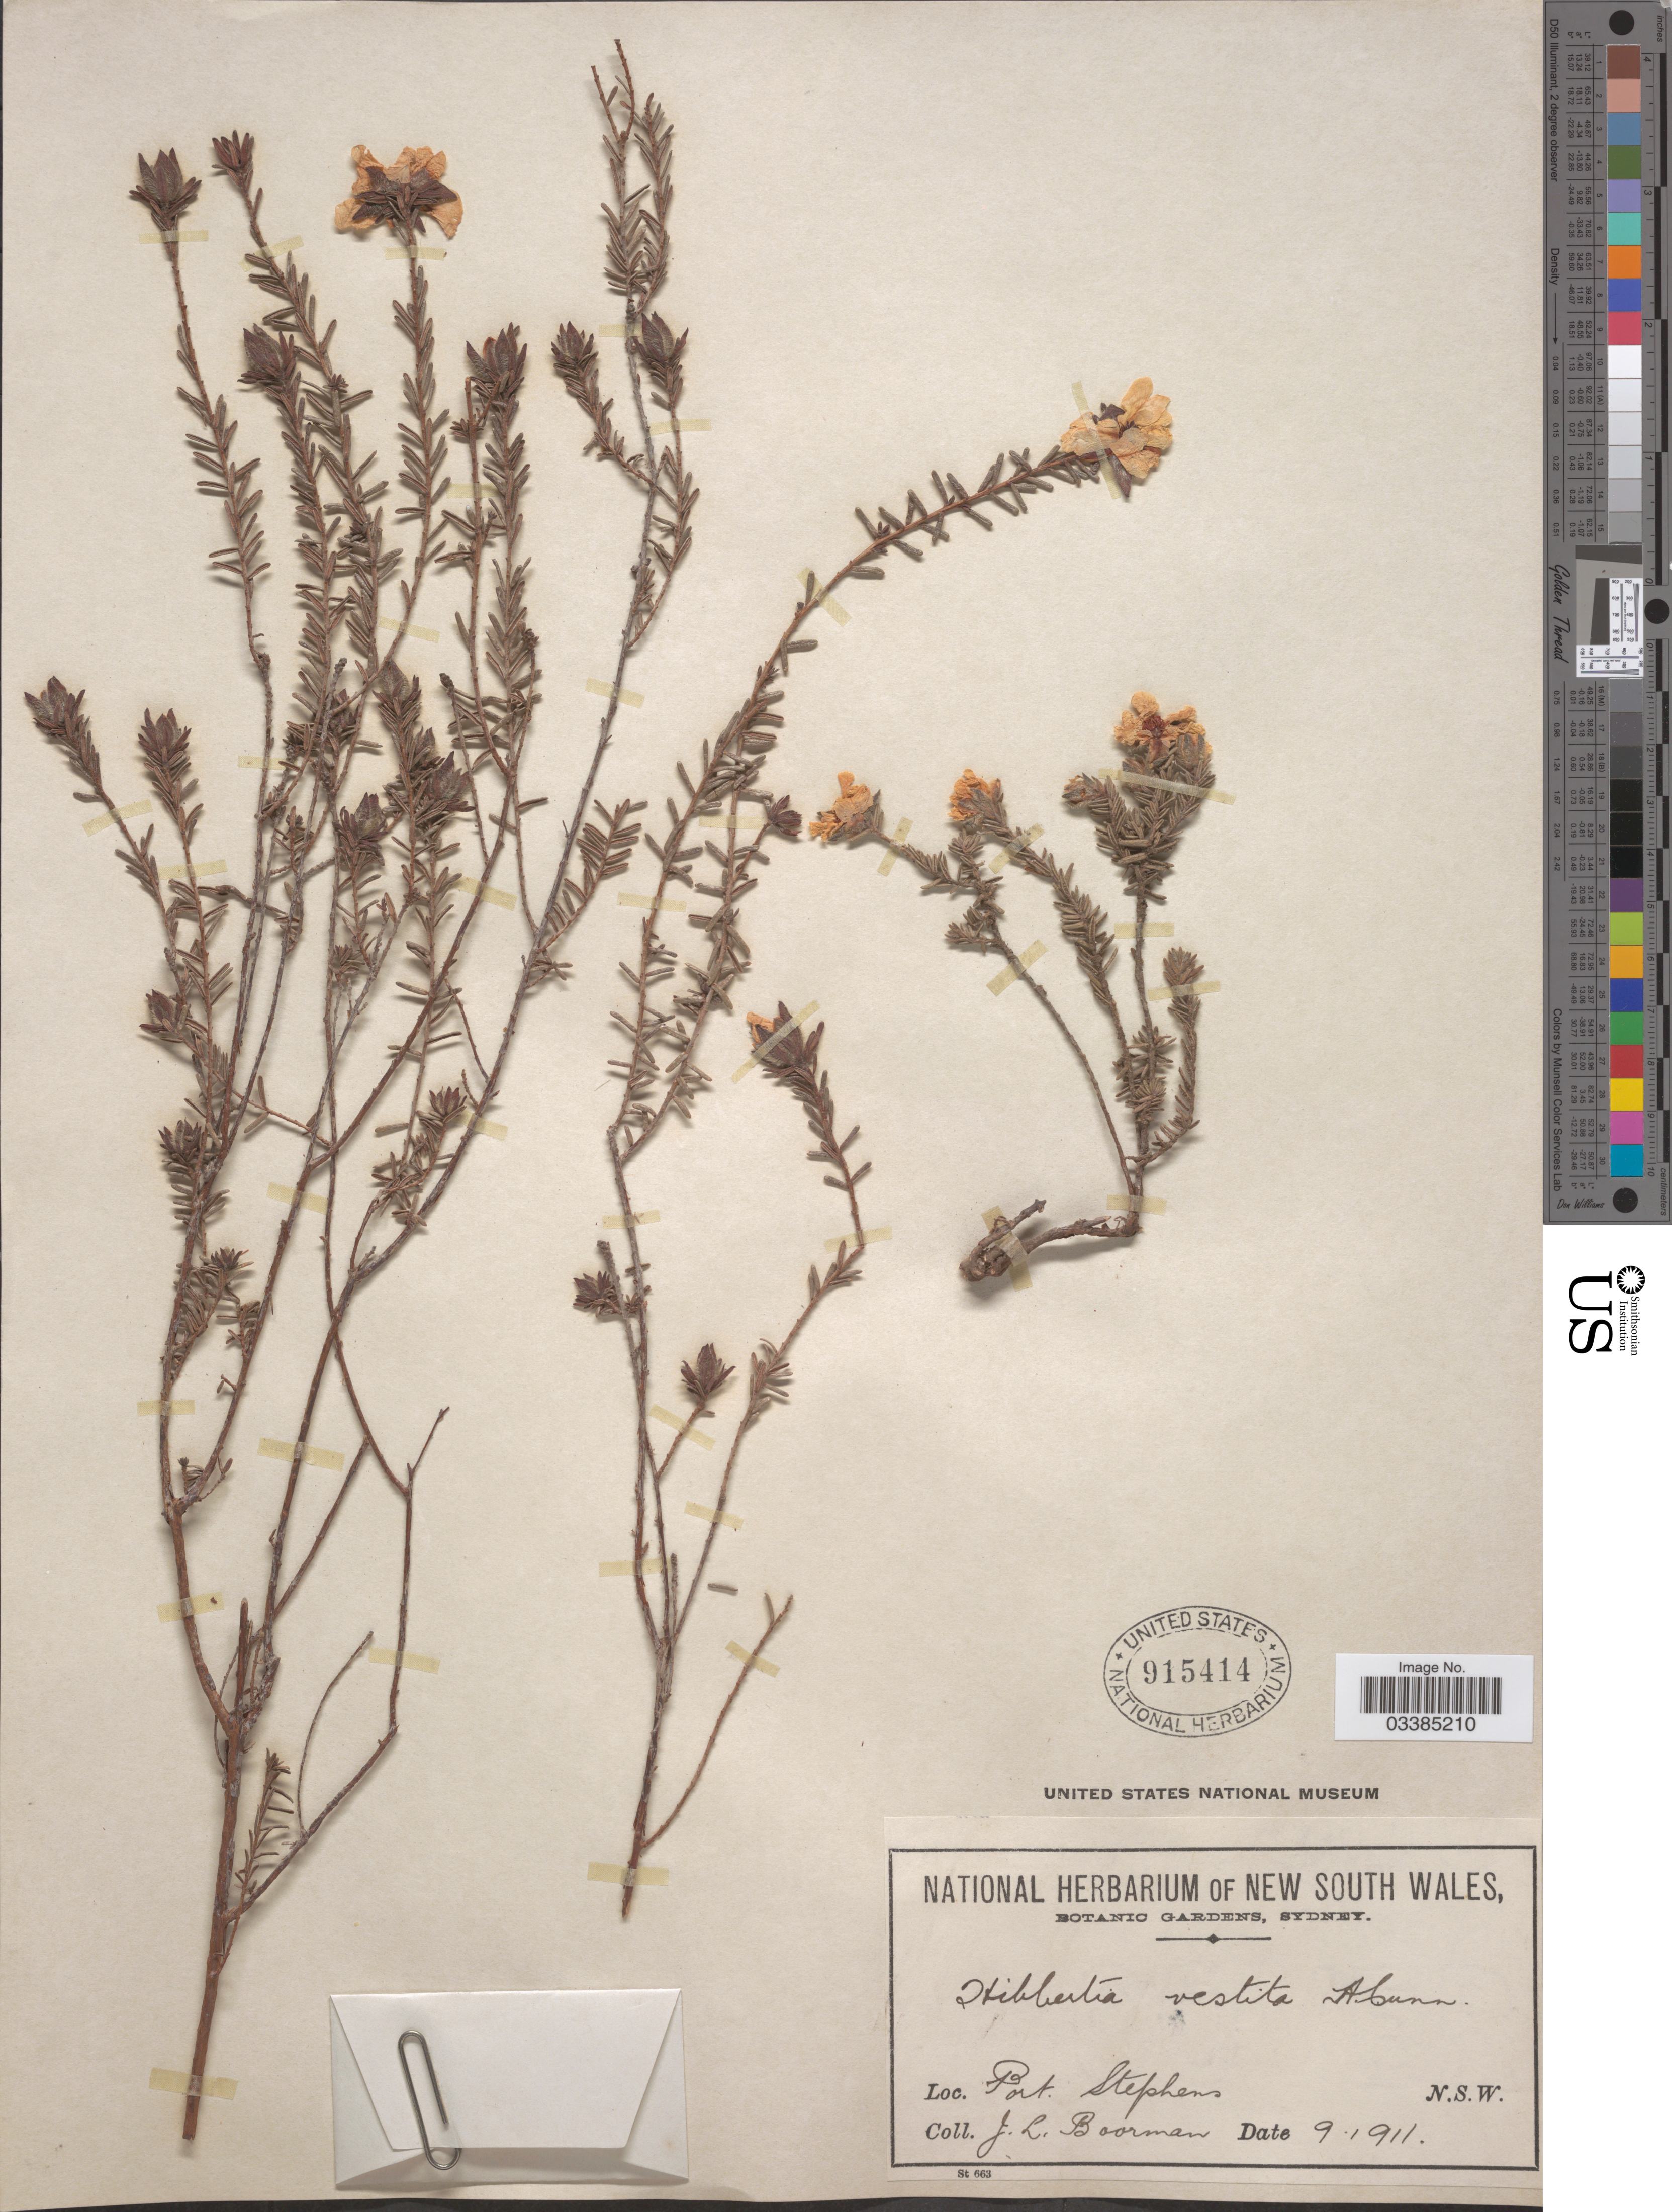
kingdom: Plantae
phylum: Tracheophyta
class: Magnoliopsida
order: Dilleniales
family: Dilleniaceae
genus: Hibbertia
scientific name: Hibbertia vestita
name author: A. Cunn. ex Benth.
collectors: J. Boorman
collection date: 1911-09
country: Australia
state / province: New South Wales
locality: Port. Stephens.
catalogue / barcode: US 915414